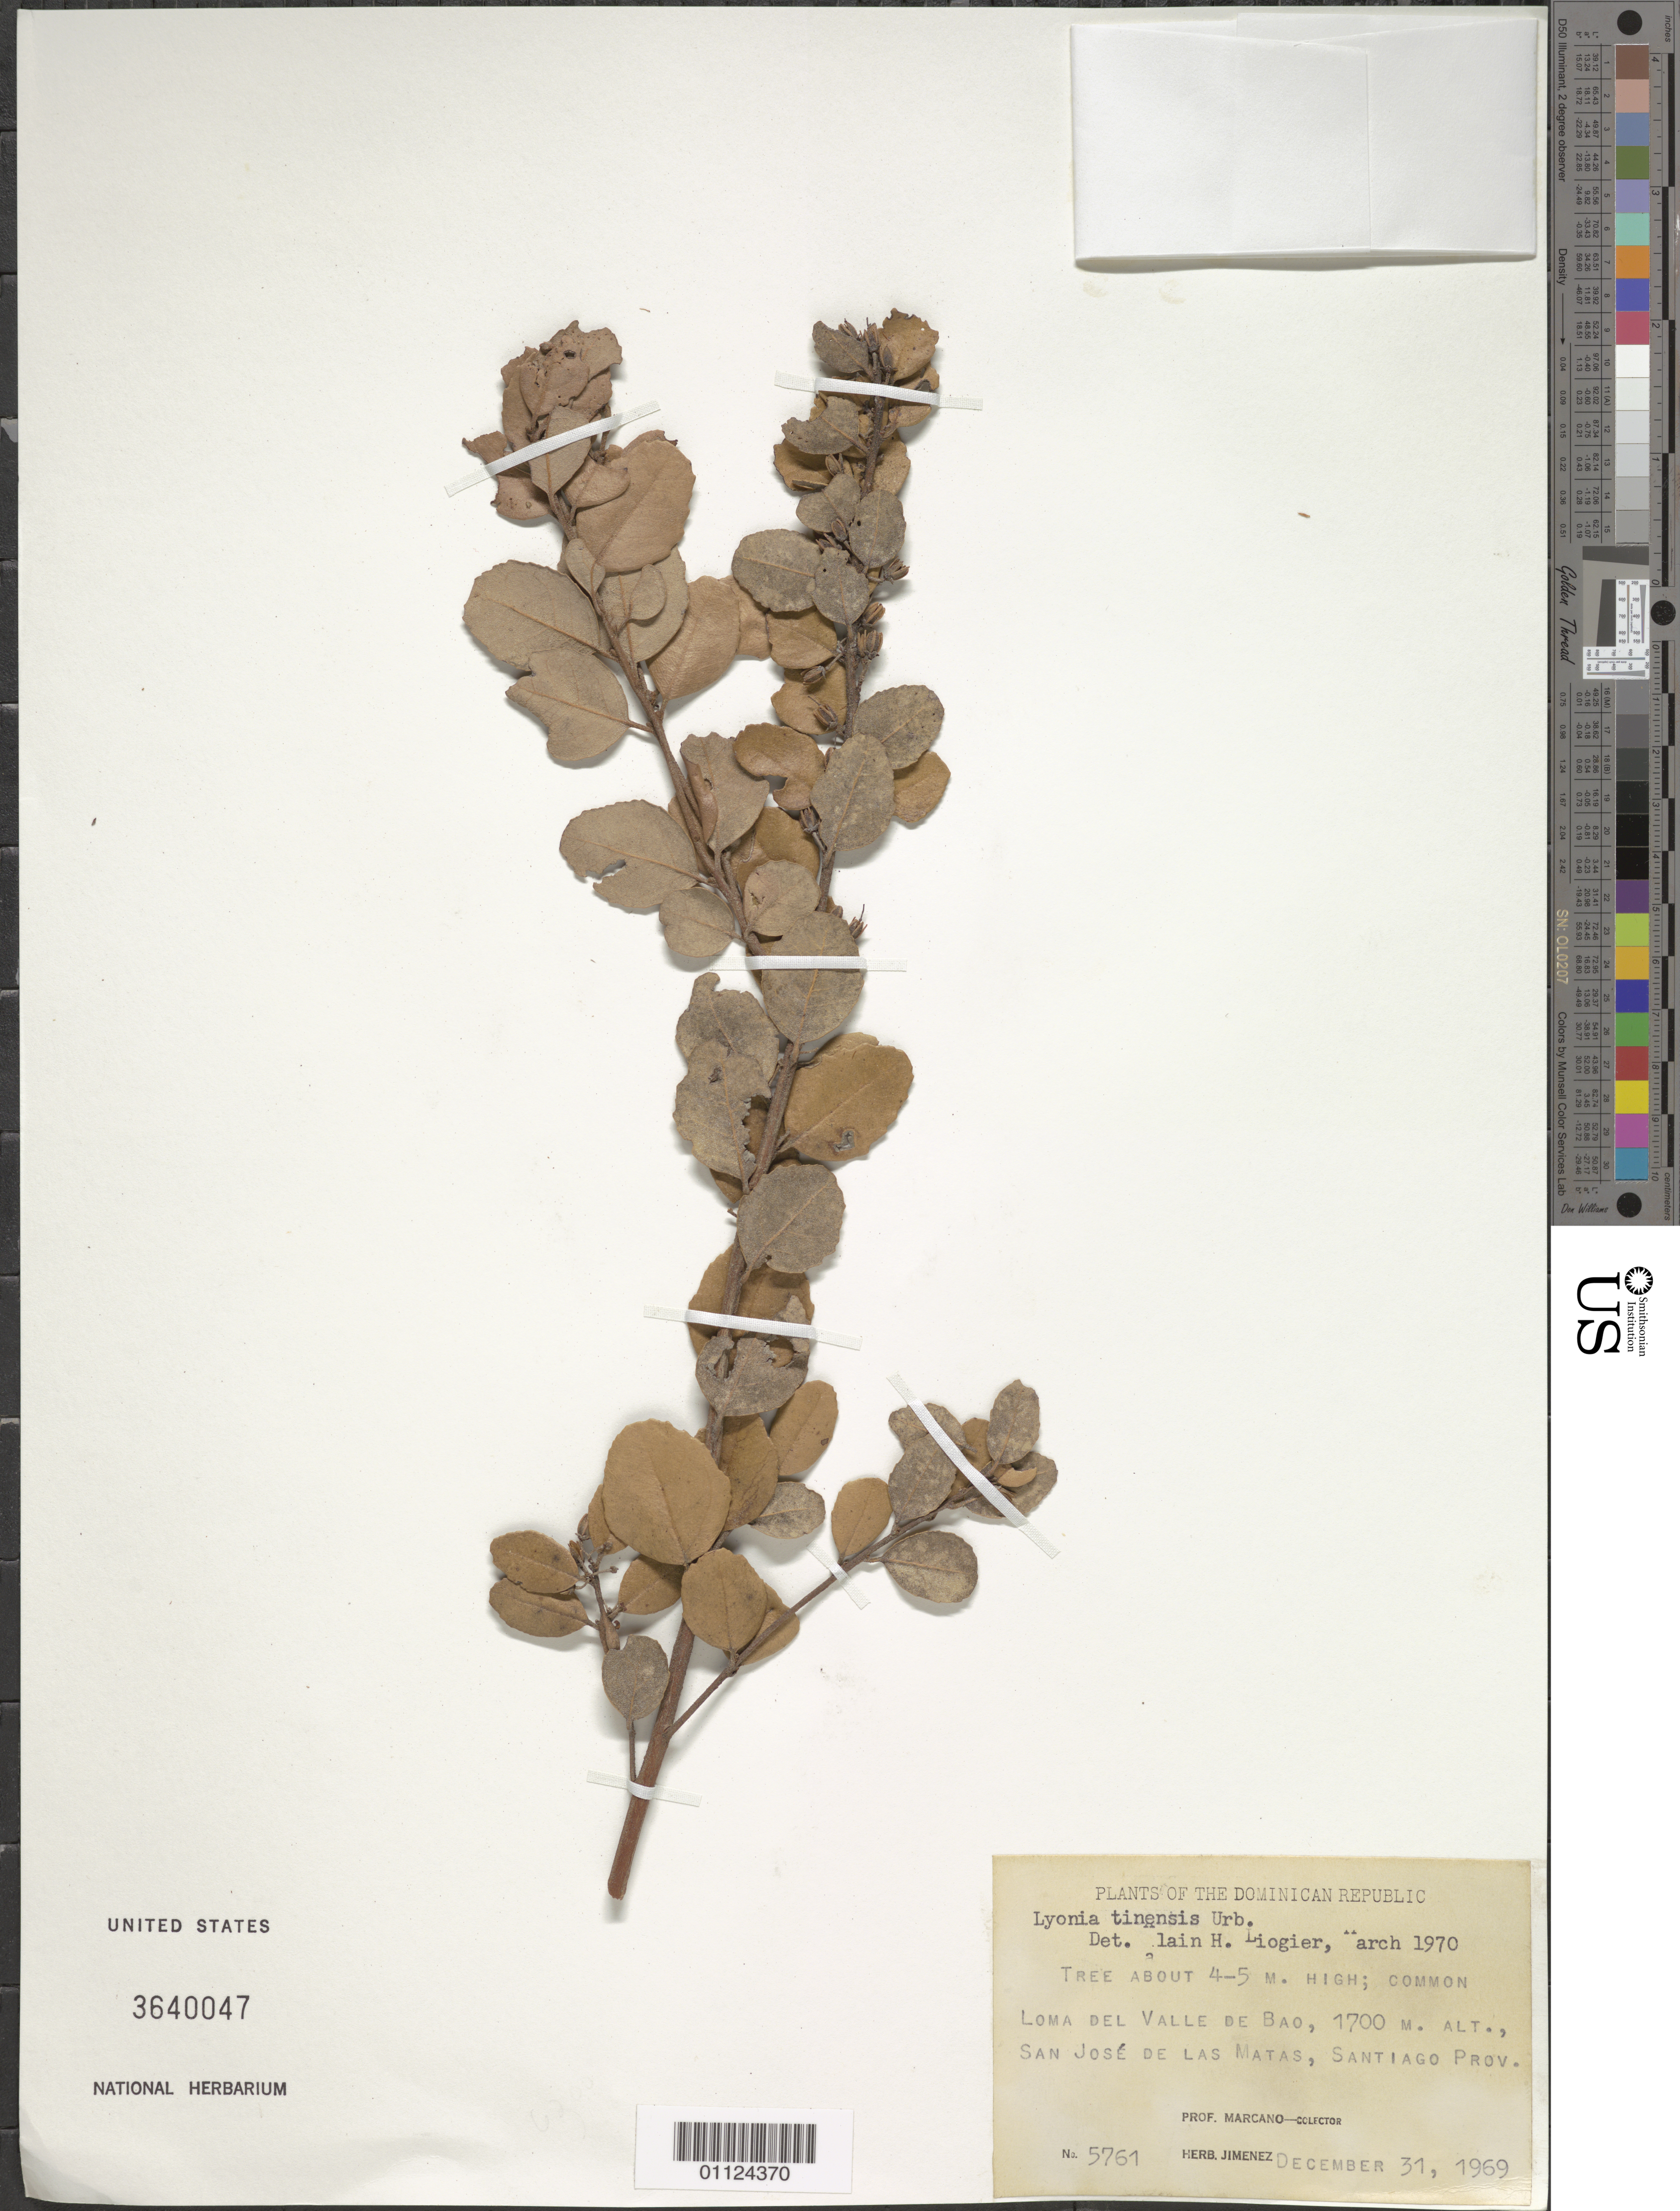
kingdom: Plantae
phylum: Tracheophyta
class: Magnoliopsida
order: Ericales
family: Ericaceae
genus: Lyonia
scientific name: Lyonia tinensis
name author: Urb.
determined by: Liogier, Alain H.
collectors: E. J. Marcano F.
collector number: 5761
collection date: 1969-12-31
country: Dominican Republic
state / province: Santiago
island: Hispaniola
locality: Loma del Valle de Bao, San José de Las Matas.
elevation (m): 1700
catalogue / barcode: US 3640047